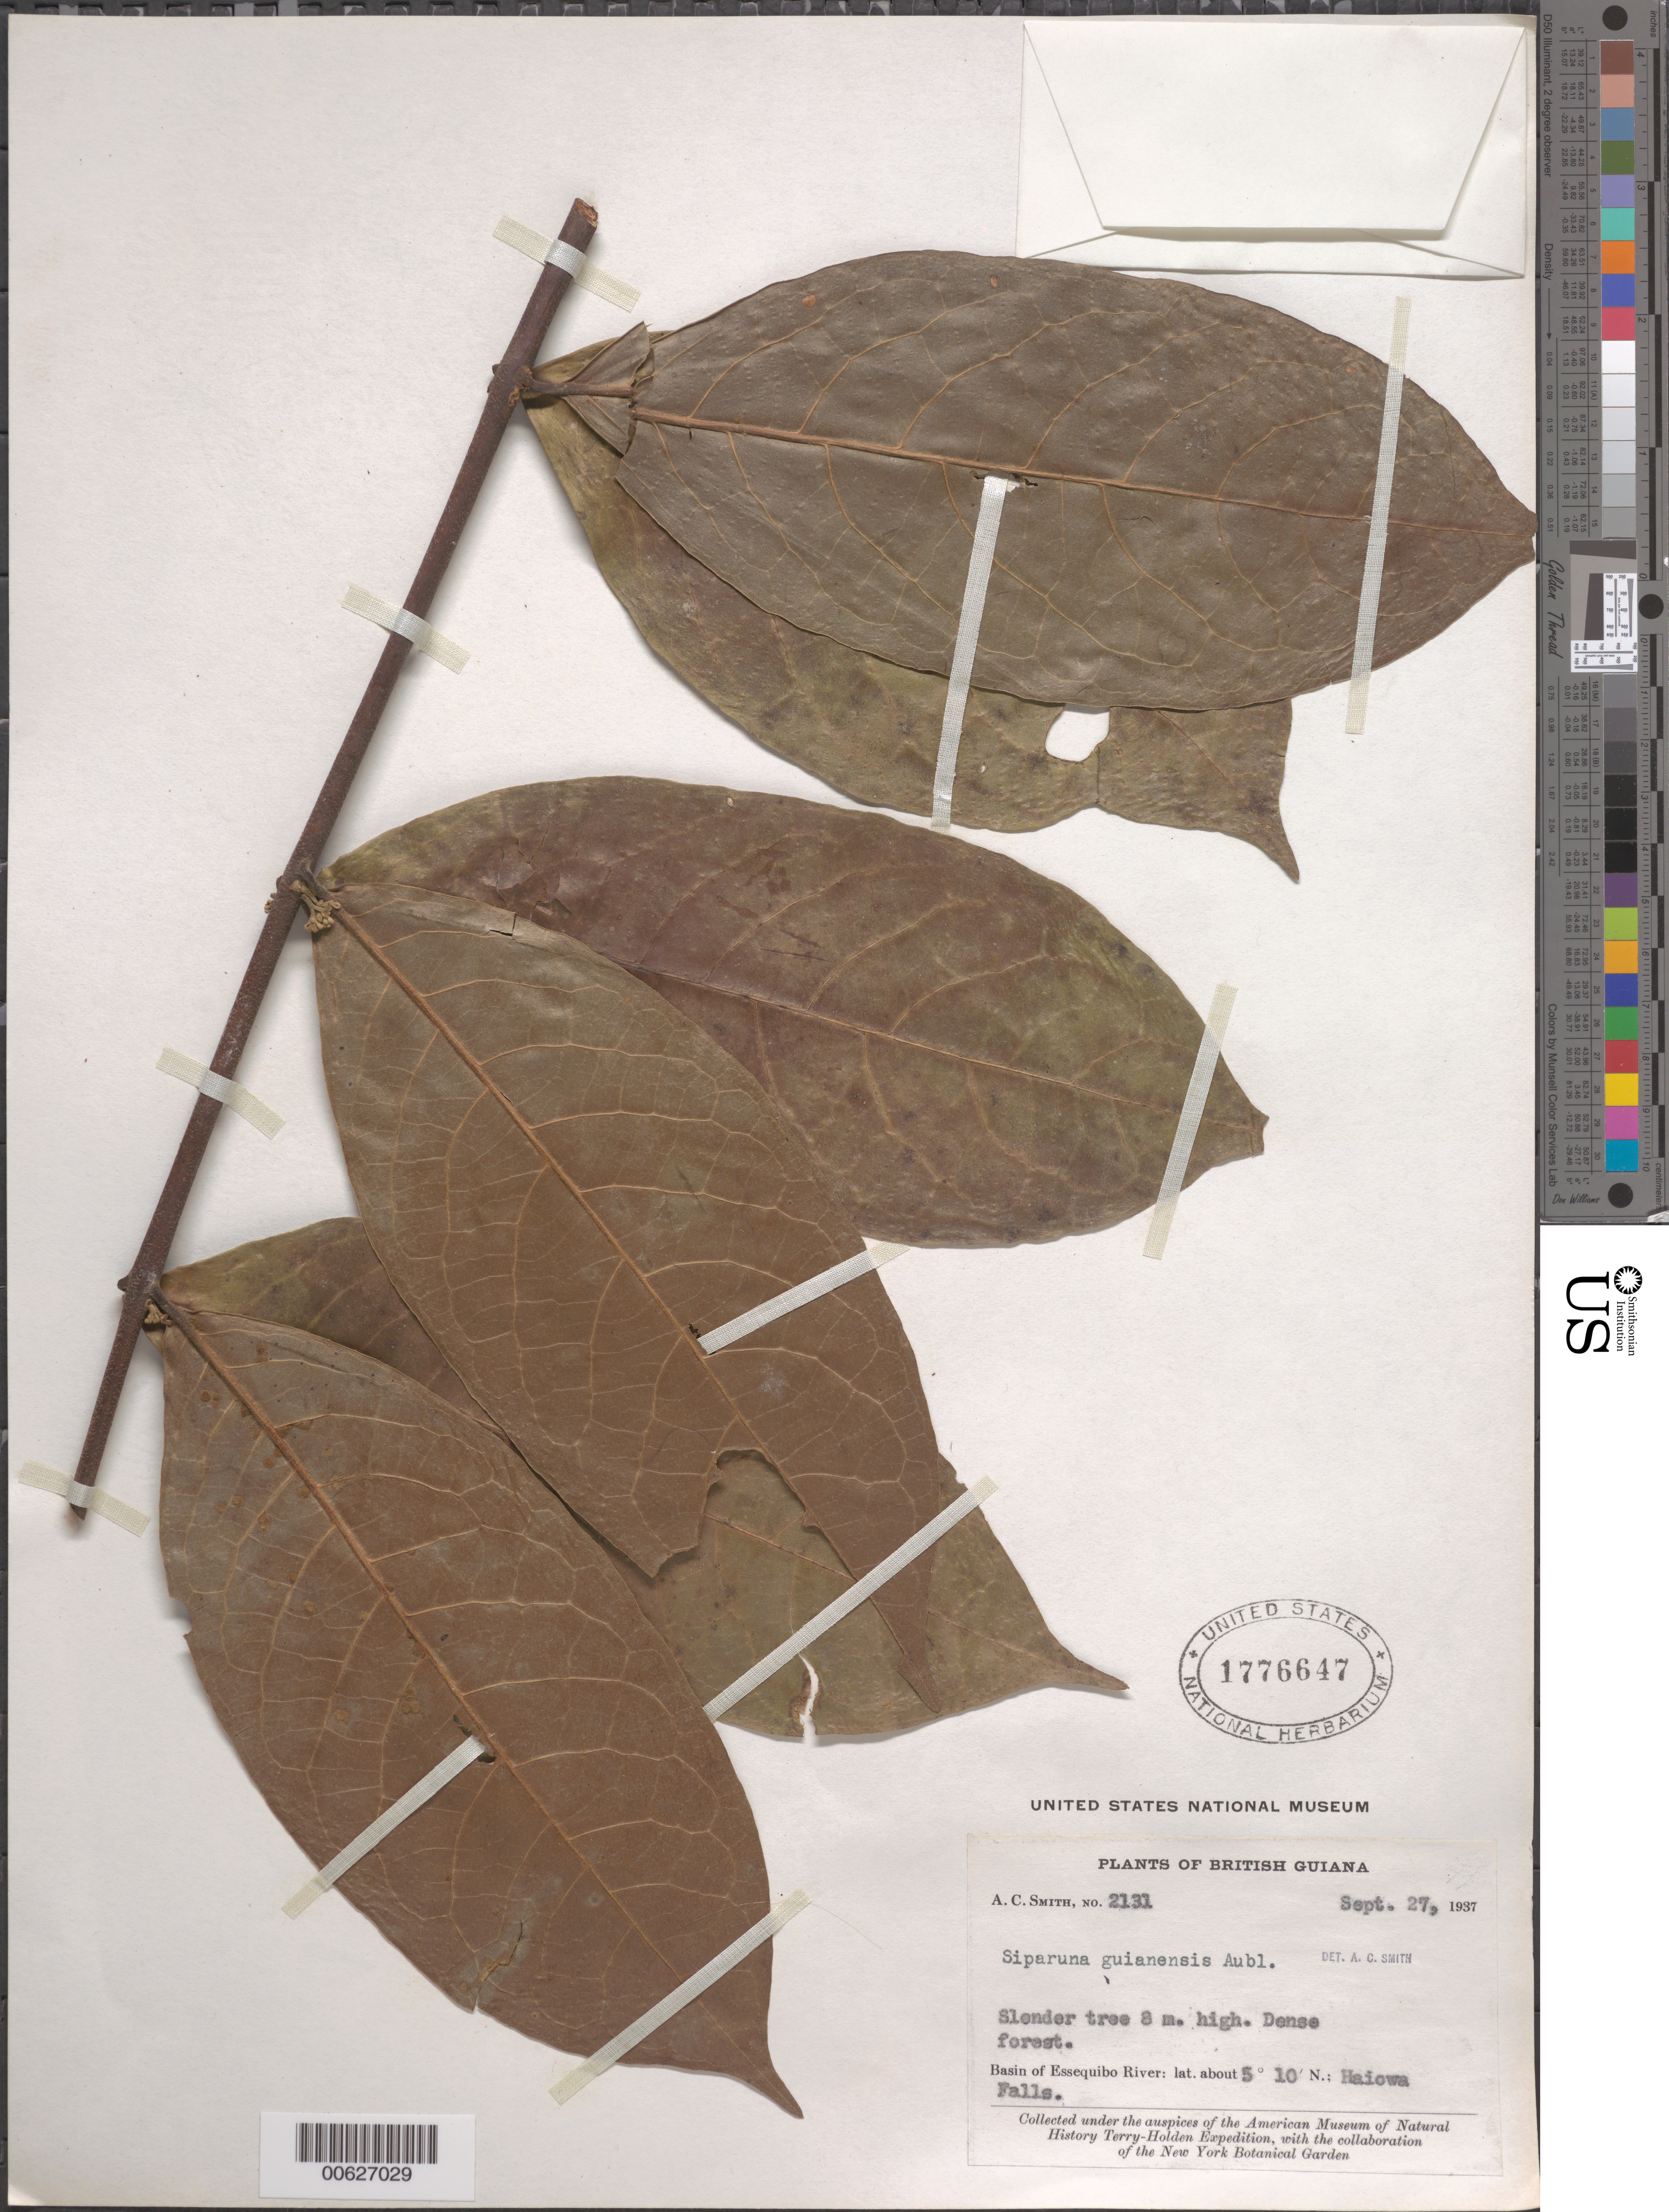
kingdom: Plantae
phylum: Tracheophyta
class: Magnoliopsida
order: Laurales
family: Siparunaceae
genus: Siparuna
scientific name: Siparuna guianensis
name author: Aubl.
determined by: Smith, A. C.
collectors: A. C. Smith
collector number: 2131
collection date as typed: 27-Sep-37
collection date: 1937-09-27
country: Guyana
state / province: Potaro-Siparuni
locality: Haiowa Falls, Essequibo River basin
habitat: Dense forest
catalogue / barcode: US 1776647